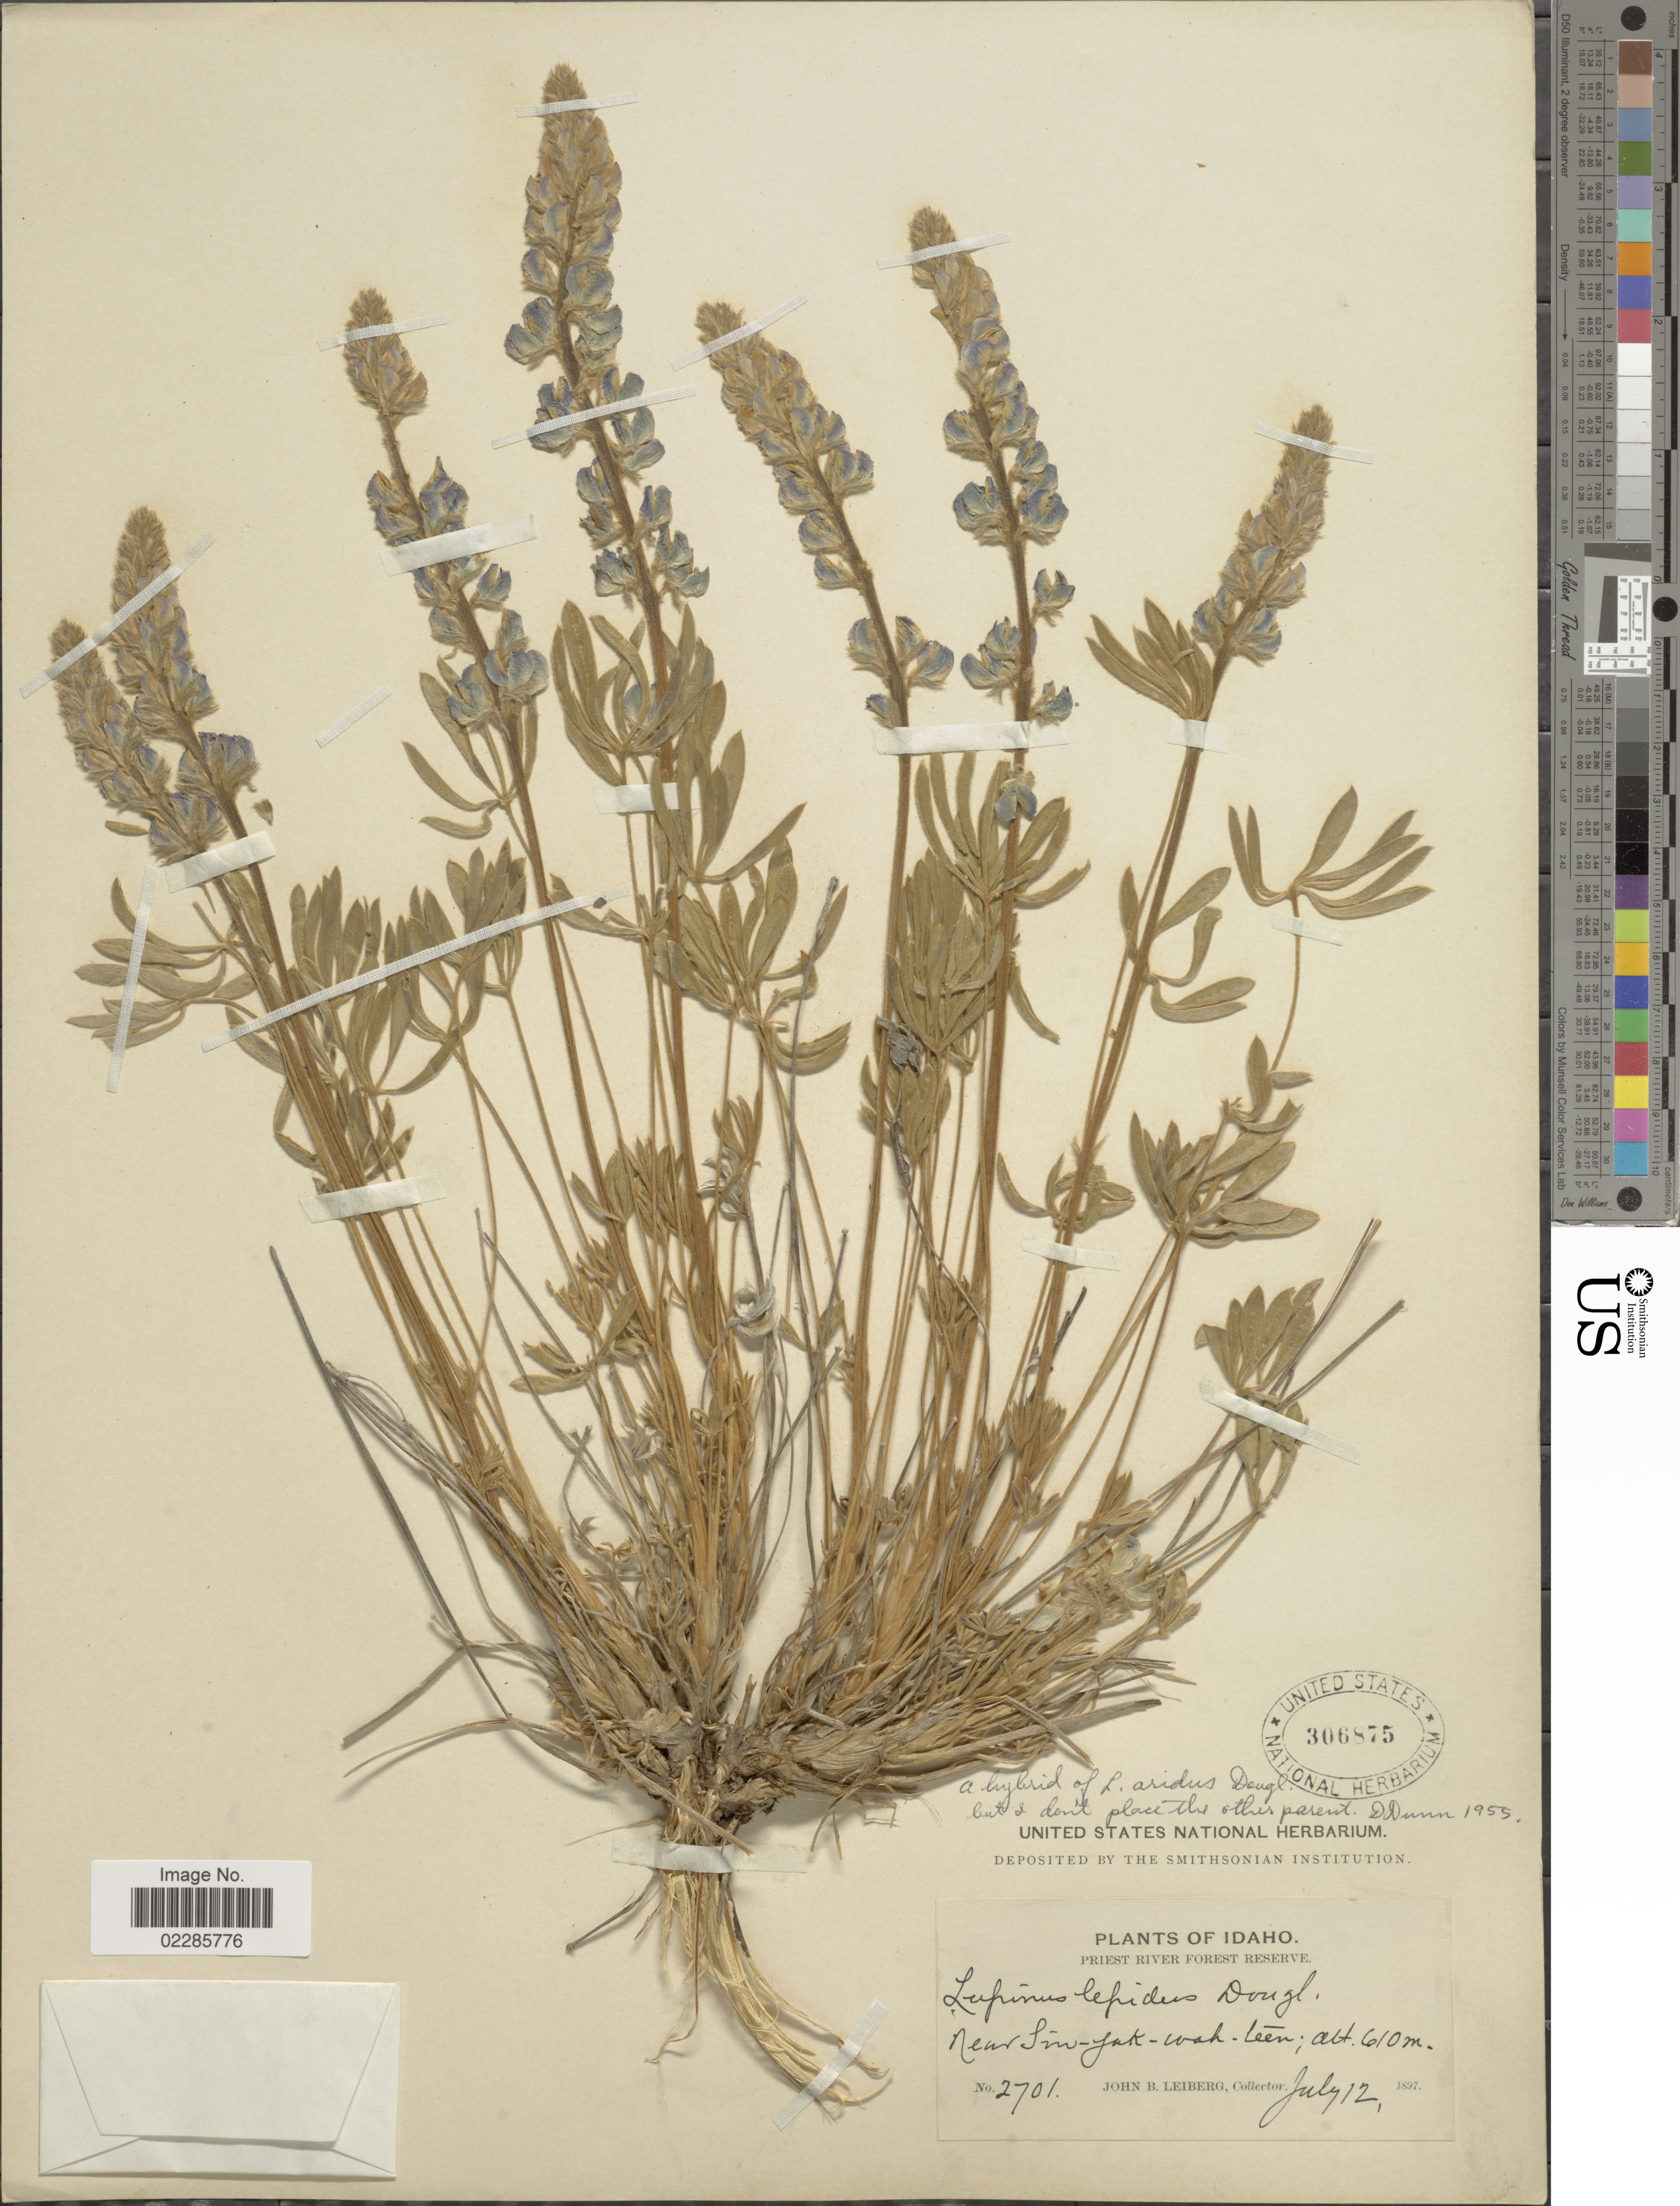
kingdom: Plantae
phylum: Tracheophyta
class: Magnoliopsida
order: Fabales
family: Fabaceae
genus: Lupinus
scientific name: Lupinus sp.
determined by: Strong, Mark T., (BOT), Smithsonian Institution - National Museum of Natural History (UNITED STATES)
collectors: J. B. Leiberg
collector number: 2701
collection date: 1897-07-12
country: United States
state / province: Idaho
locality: Priest River Forest Reserve, Near Sin-Jak-Wah-Teen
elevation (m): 610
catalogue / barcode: US 306875